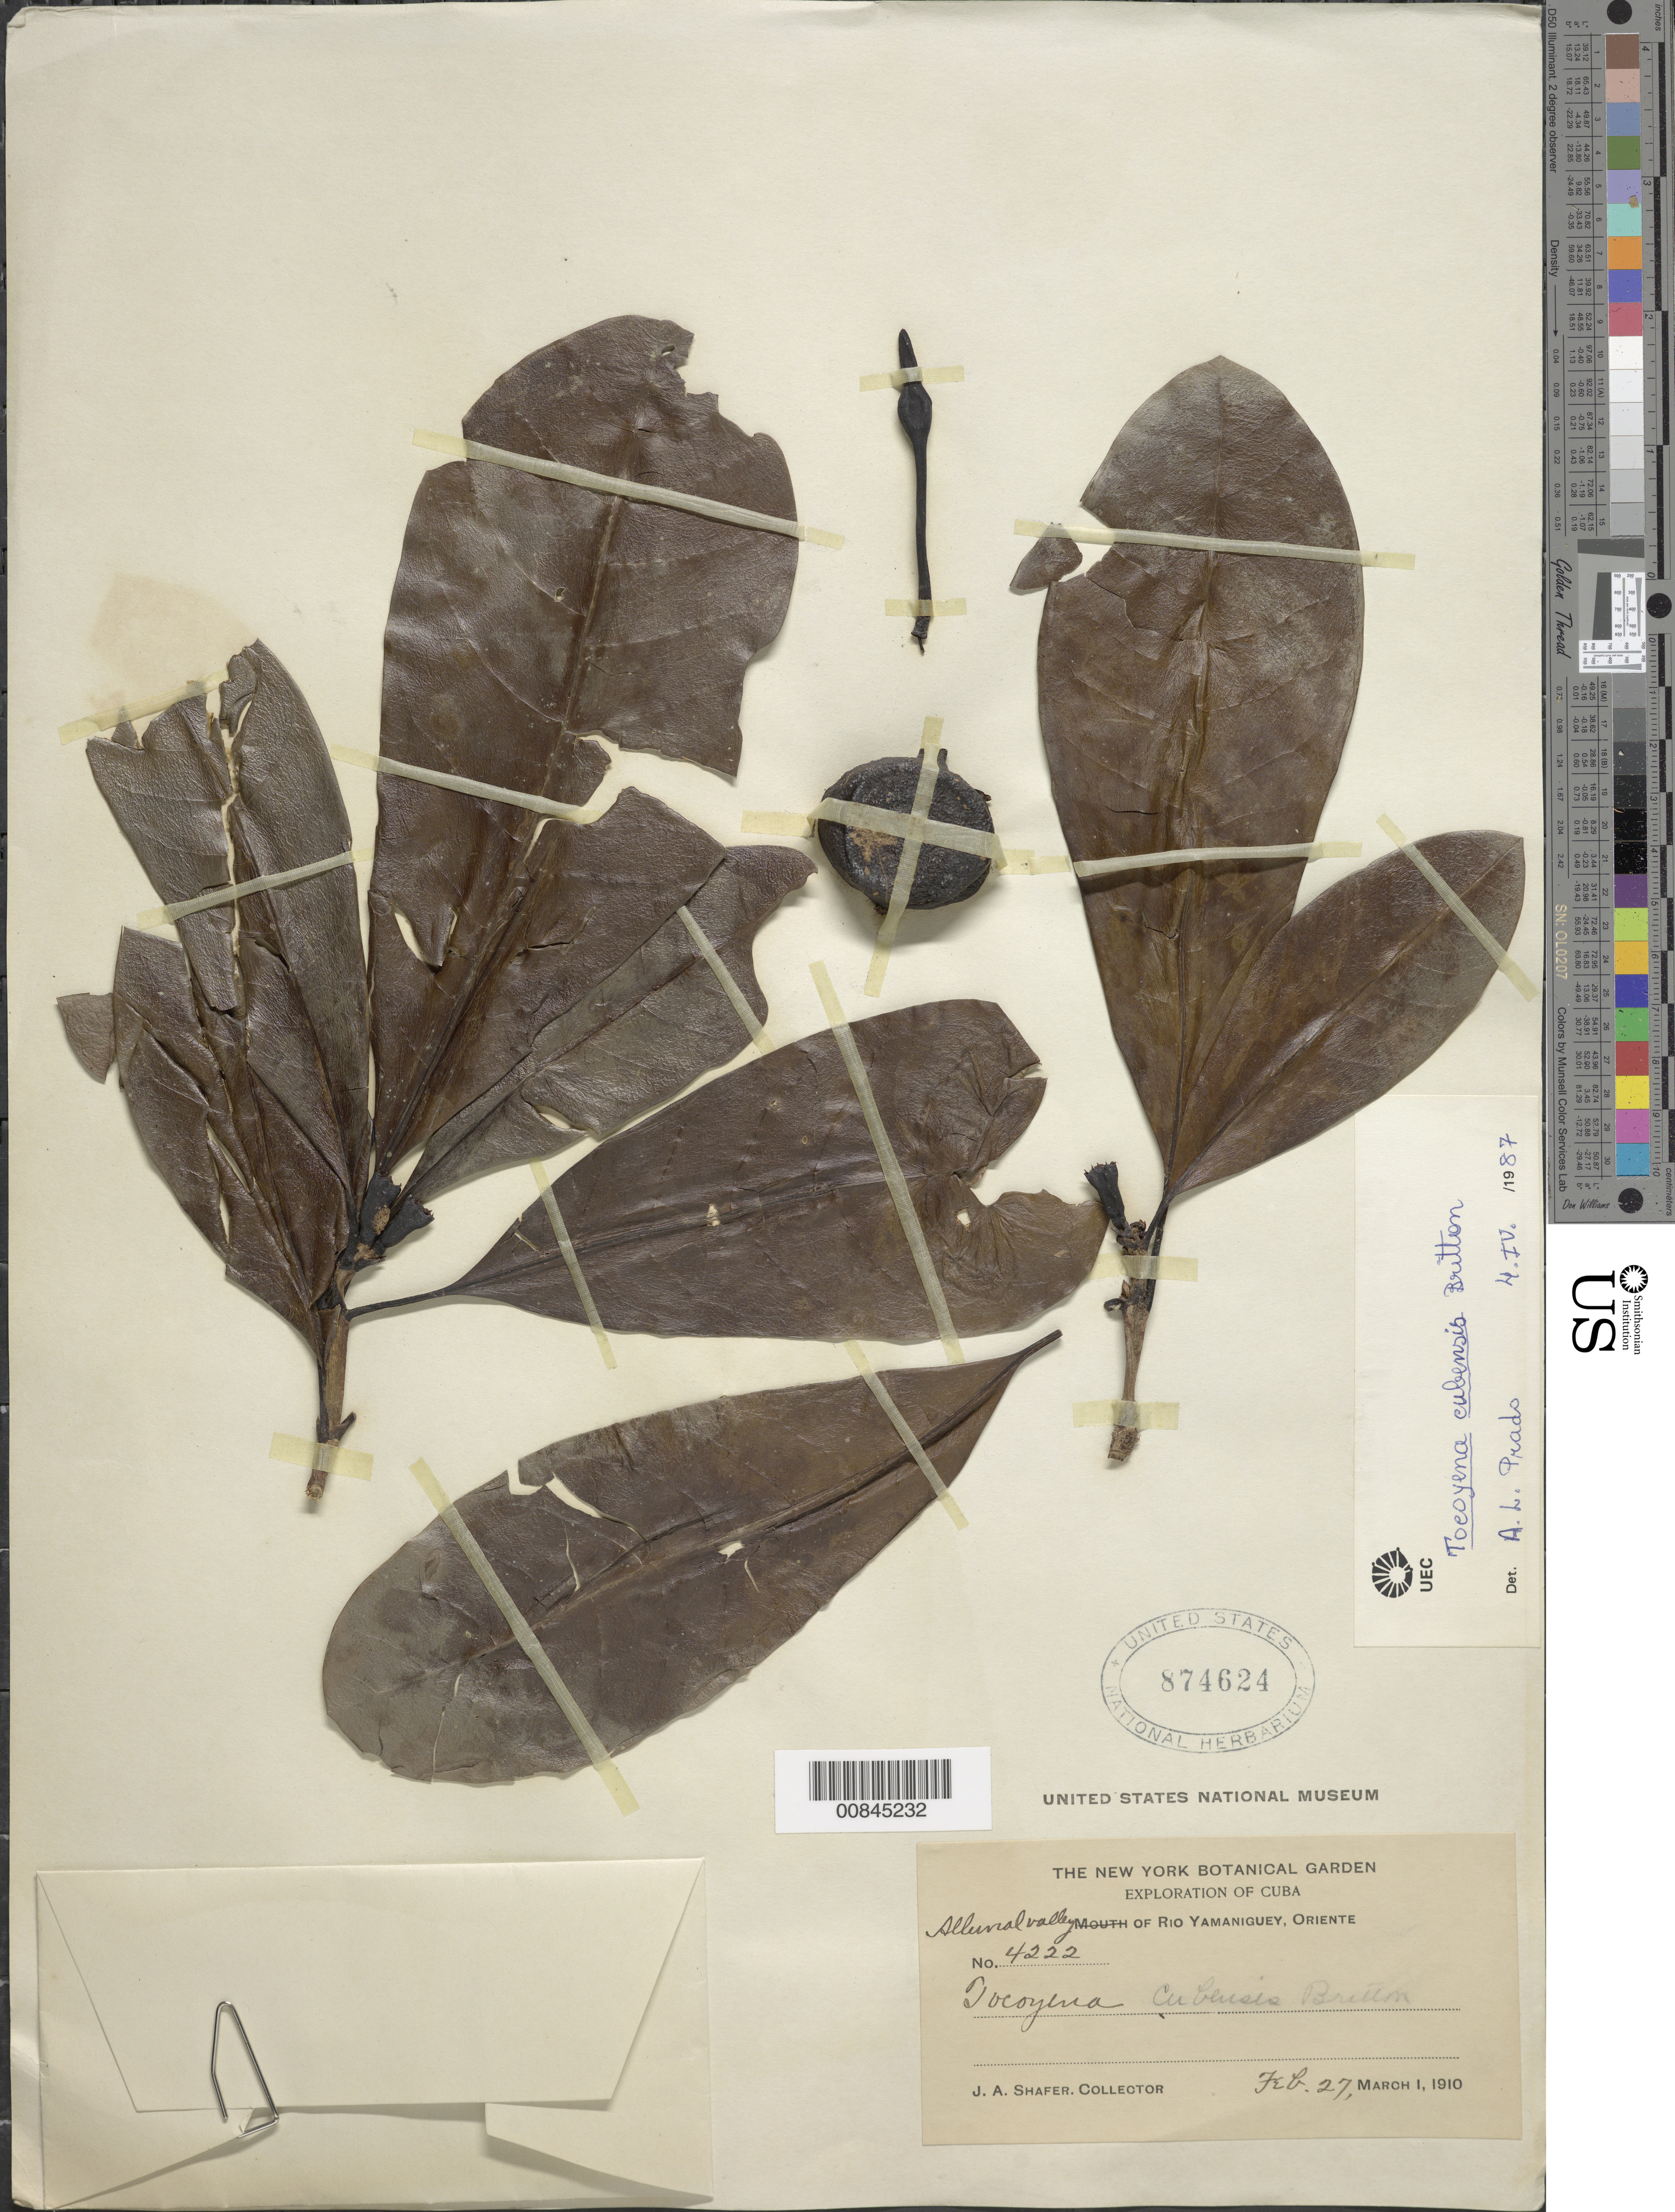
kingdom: Plantae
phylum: Tracheophyta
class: Magnoliopsida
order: Gentianales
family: Rubiaceae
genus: Tocoyena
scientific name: Tocoyena cubensis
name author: Britton ex Standl.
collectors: J. A. Shafer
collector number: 4222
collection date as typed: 27 Feb 1910 and 01 Mar 1910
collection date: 1910-02-27,1910-03-01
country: Cuba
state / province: Oriente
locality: Alluvial valley of Rio Yamaniguey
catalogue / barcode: US 874624